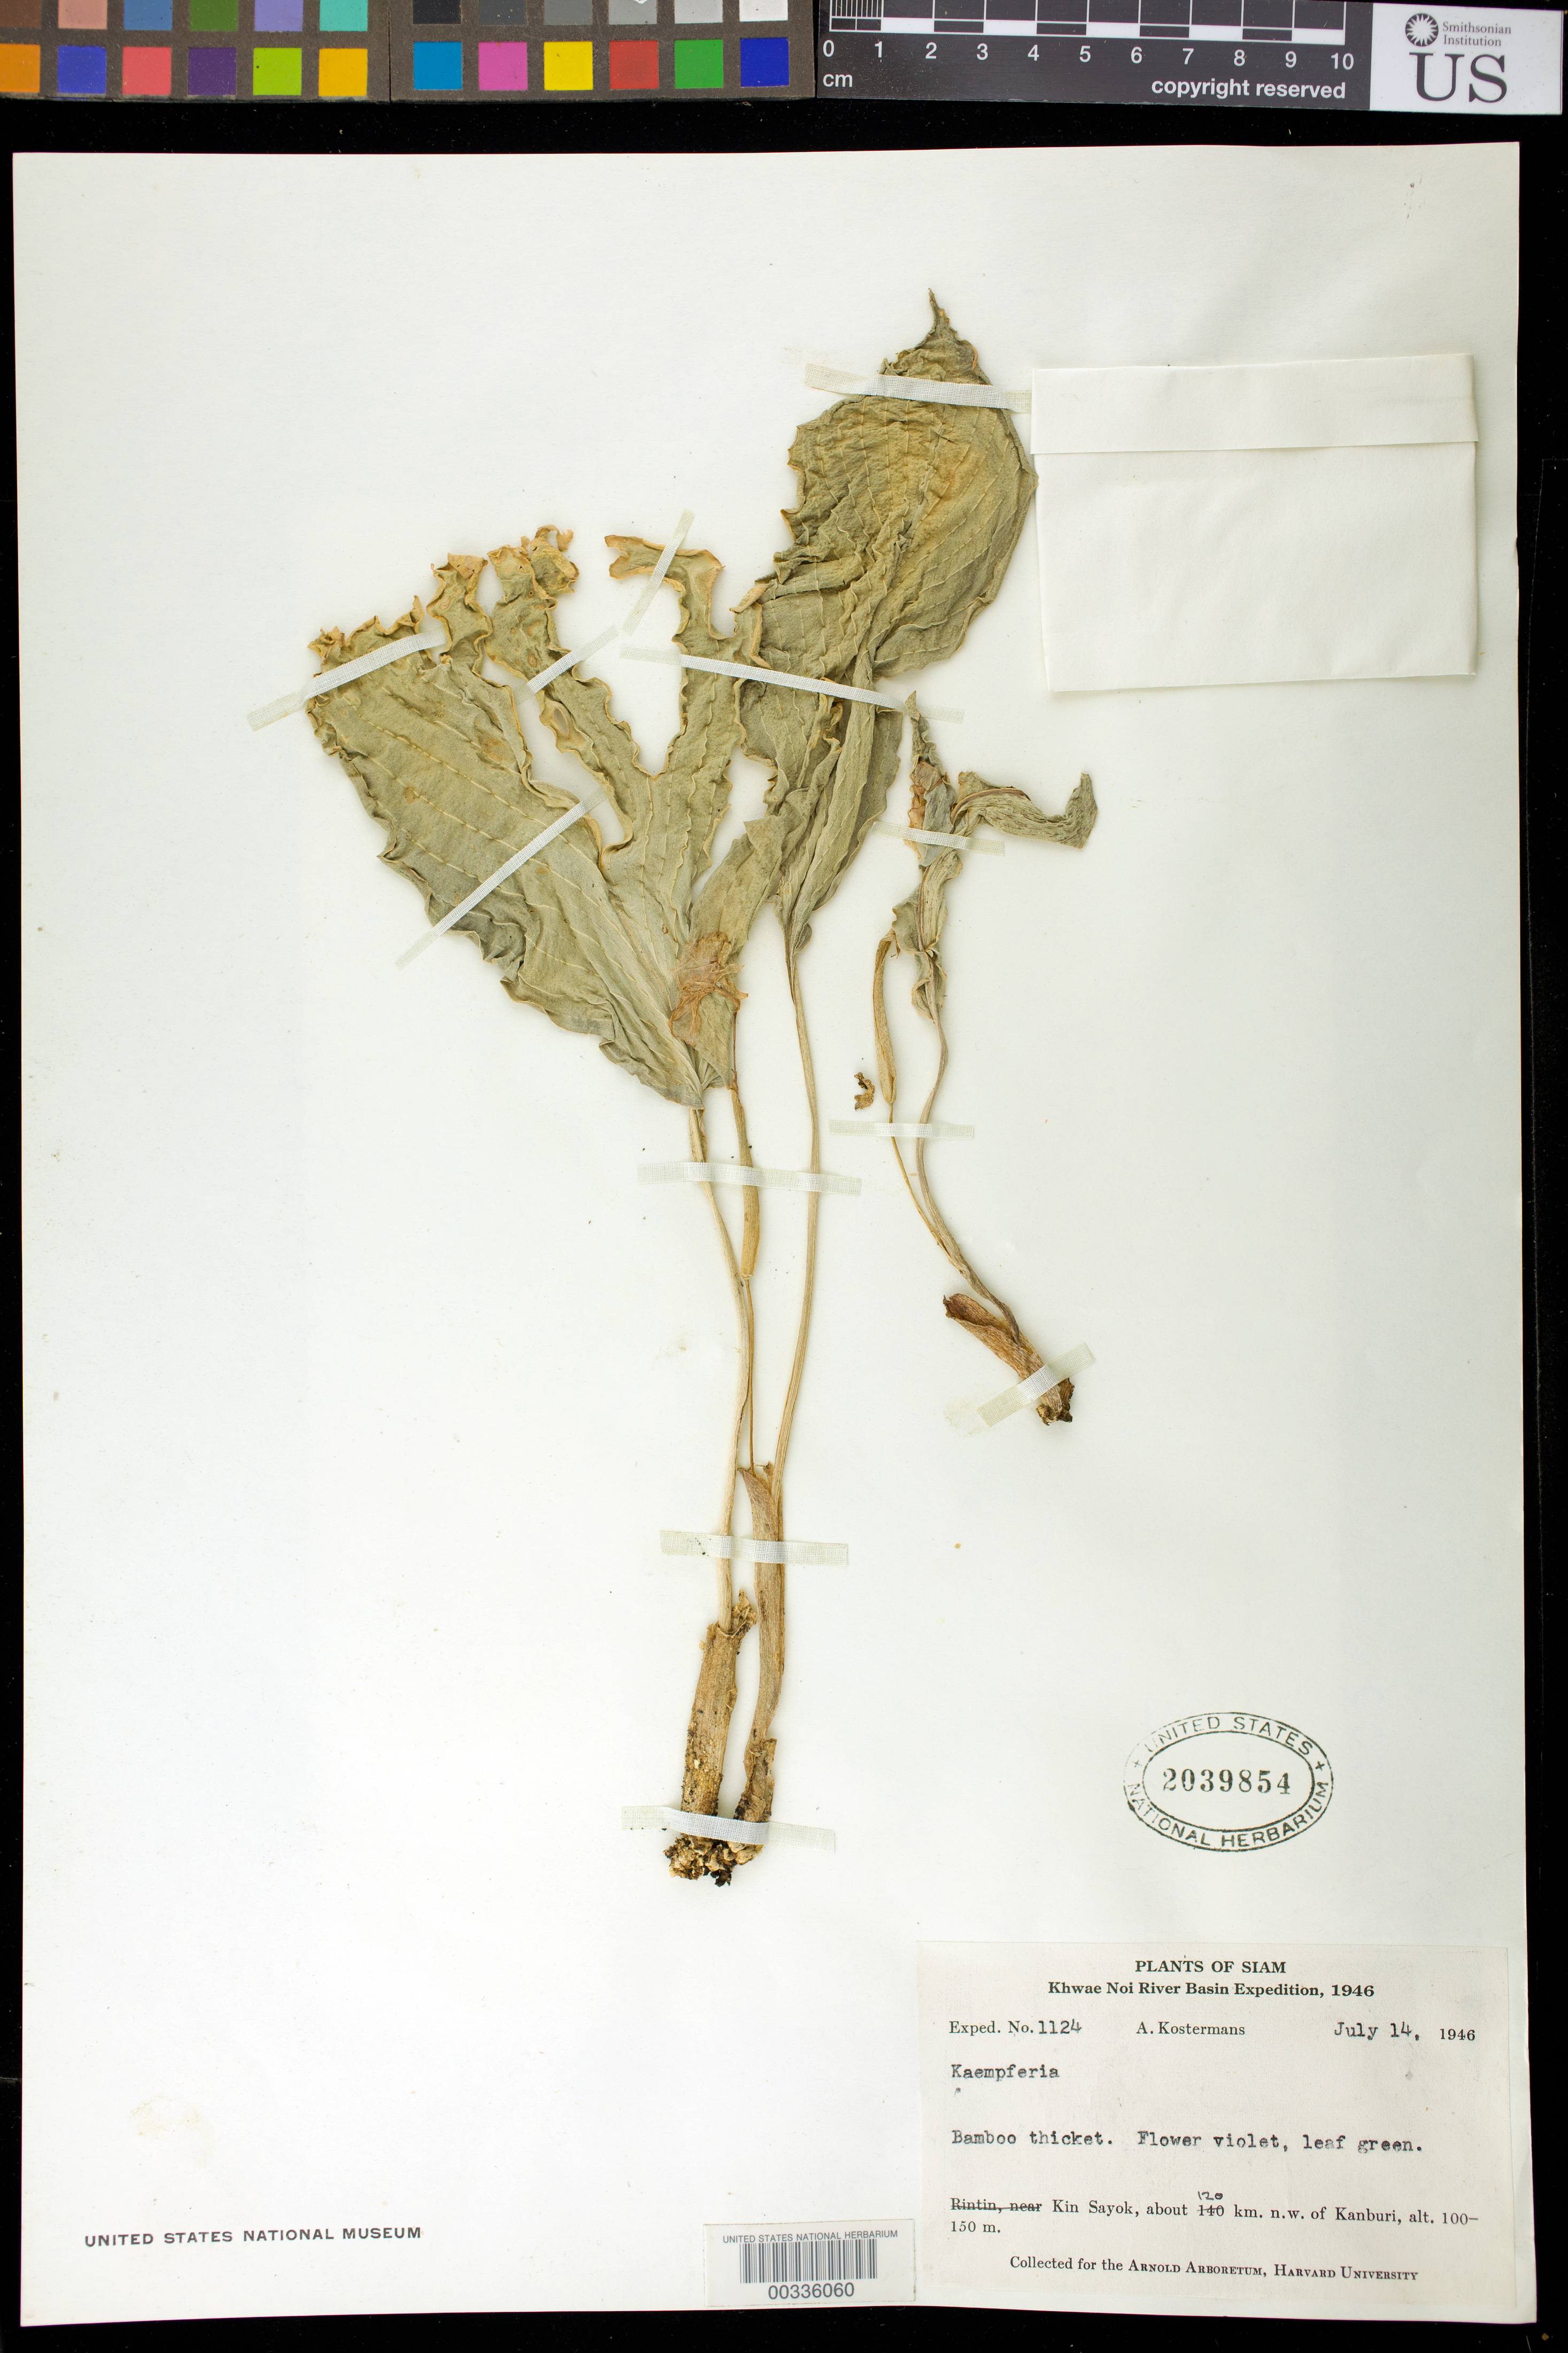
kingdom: Plantae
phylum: Tracheophyta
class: Liliopsida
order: Zingiberales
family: Zingiberaceae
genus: Kaempferia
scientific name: Kaempferia sp.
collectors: A. J. G. Kostermans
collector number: Exped. # 1124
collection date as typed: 14 Jul 1946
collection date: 1946-07-14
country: Thailand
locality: Plants of siam, khwae noi river basin expedition, kin sayok, about 120 km nw of kanburi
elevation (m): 100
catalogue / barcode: US 2039854